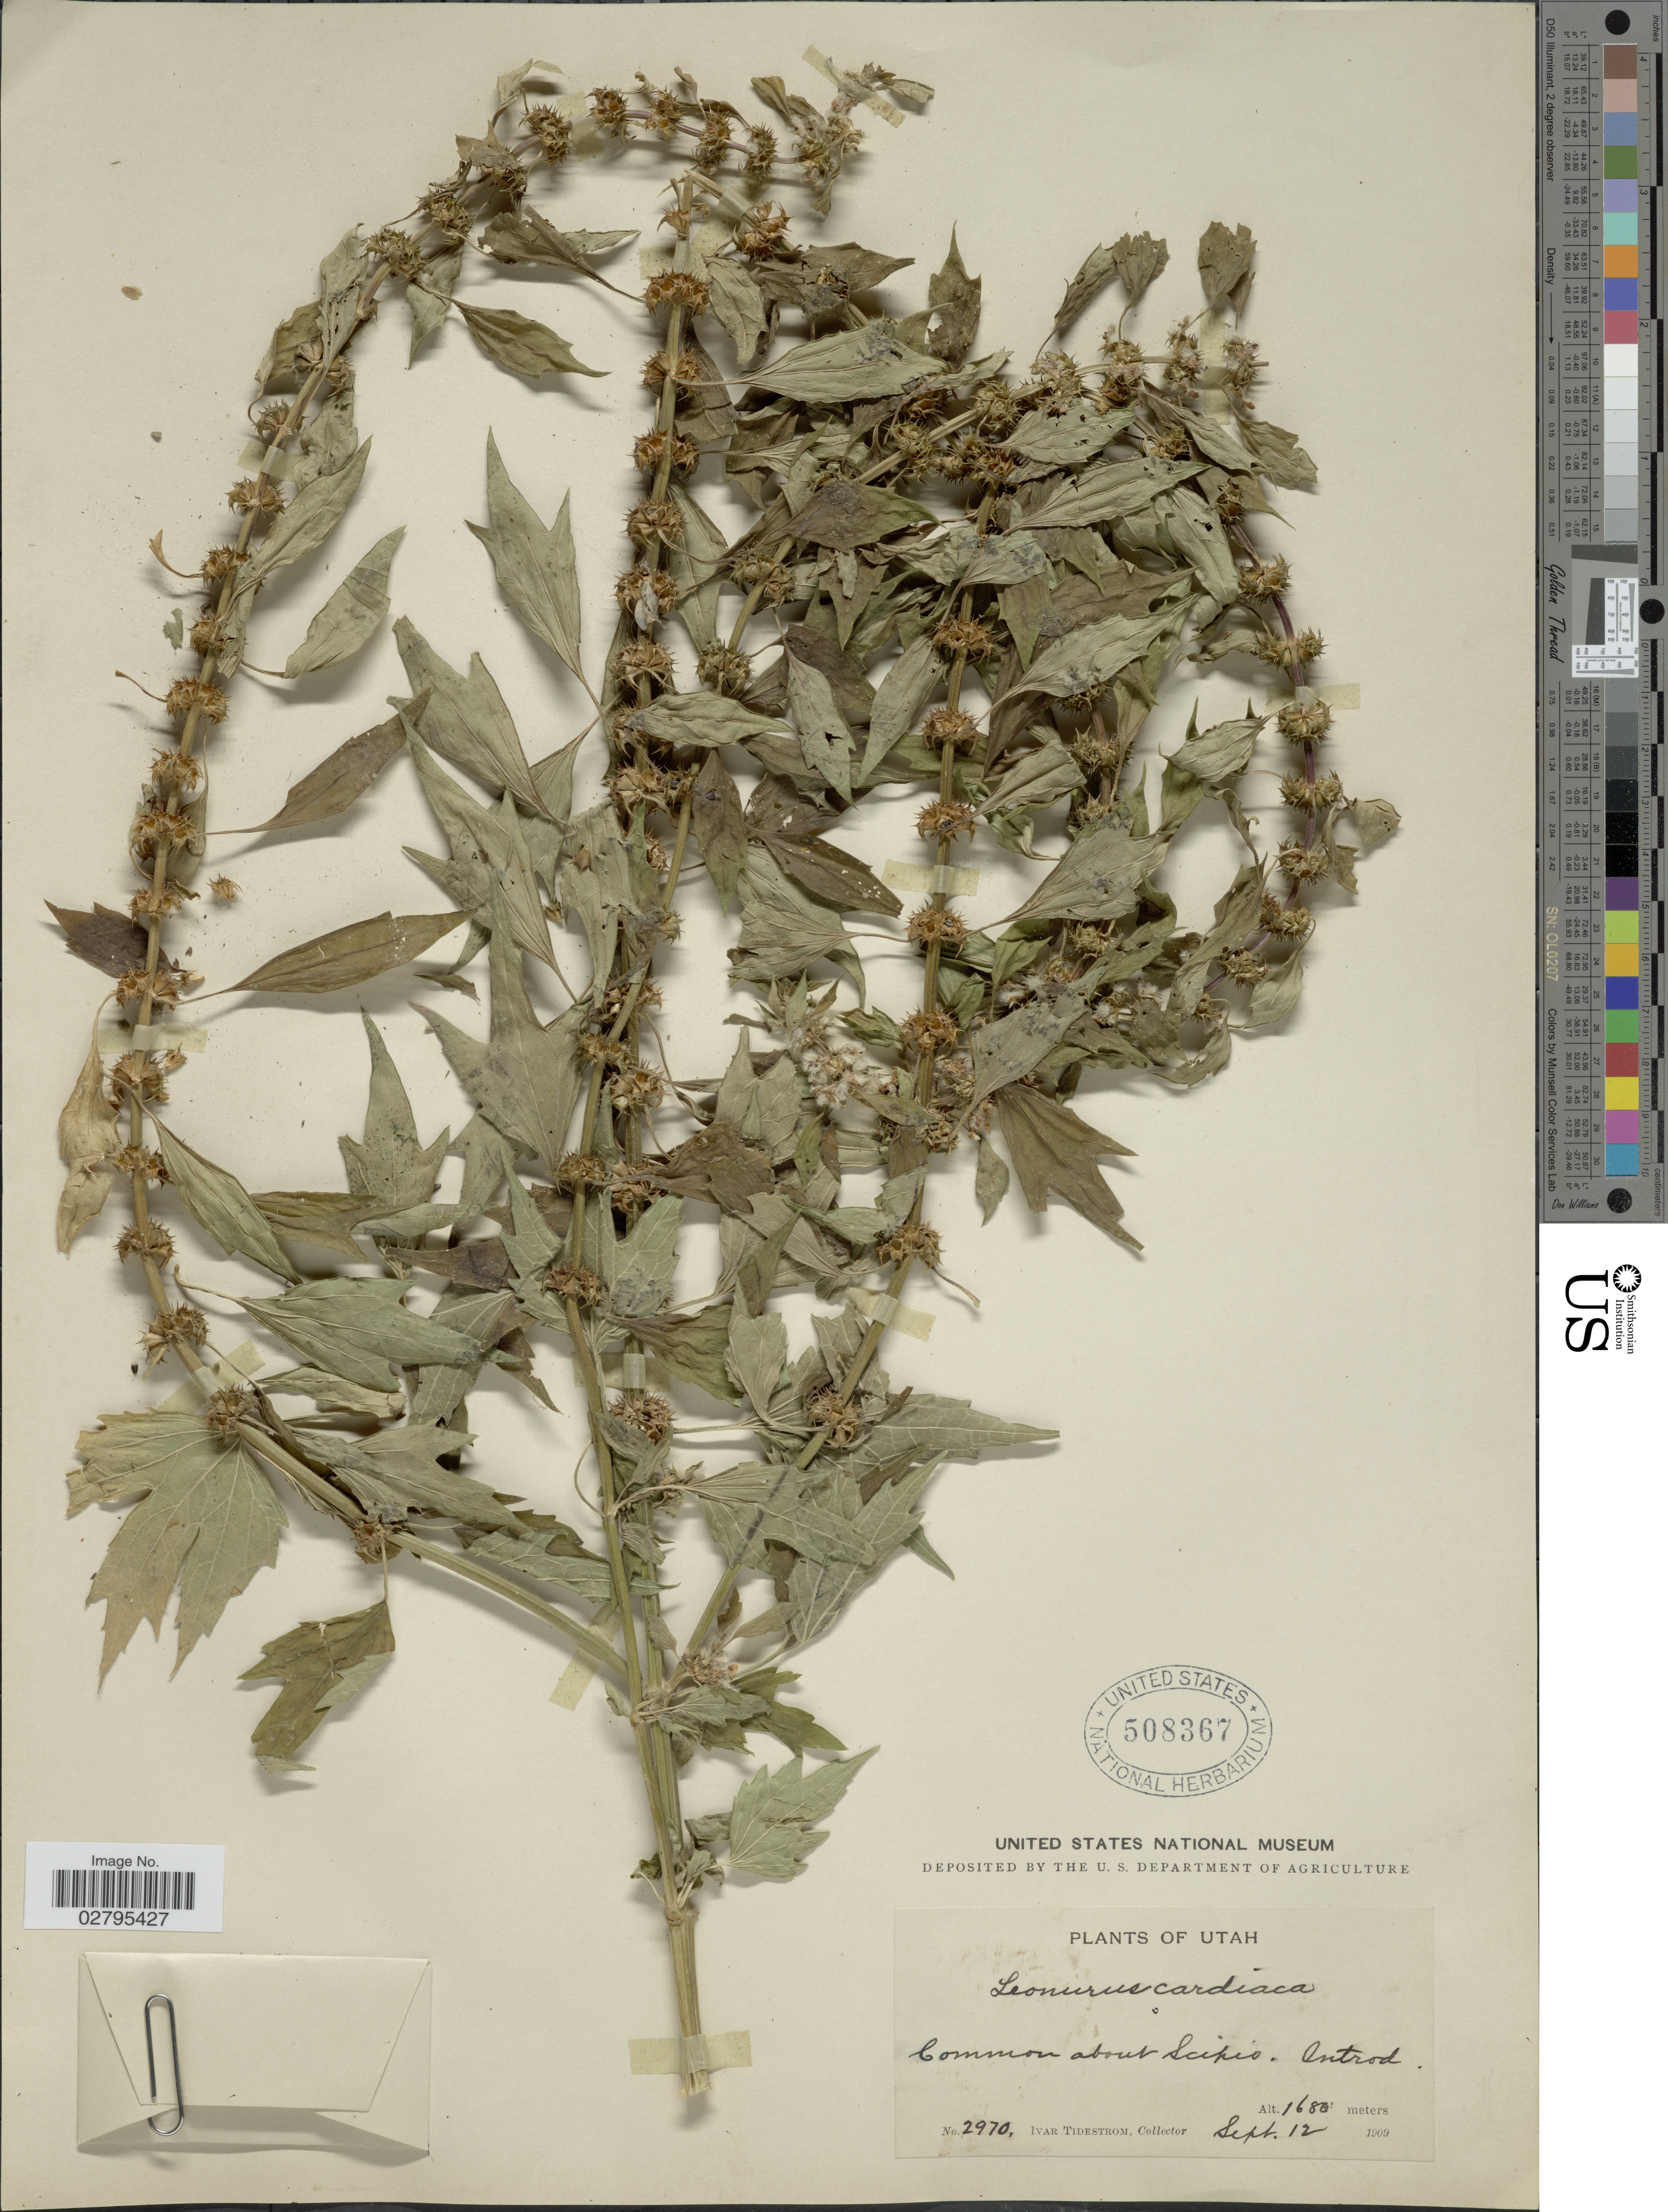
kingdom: Plantae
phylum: Tracheophyta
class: Magnoliopsida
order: Lamiales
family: Lamiaceae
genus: Leonurus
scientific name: Leonurus cardiaca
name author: L.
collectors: I. F. Tidestrom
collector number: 2970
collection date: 1909-09-12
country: United States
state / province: Utah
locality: About Scipio-Antrod.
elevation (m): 1680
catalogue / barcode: US 508367